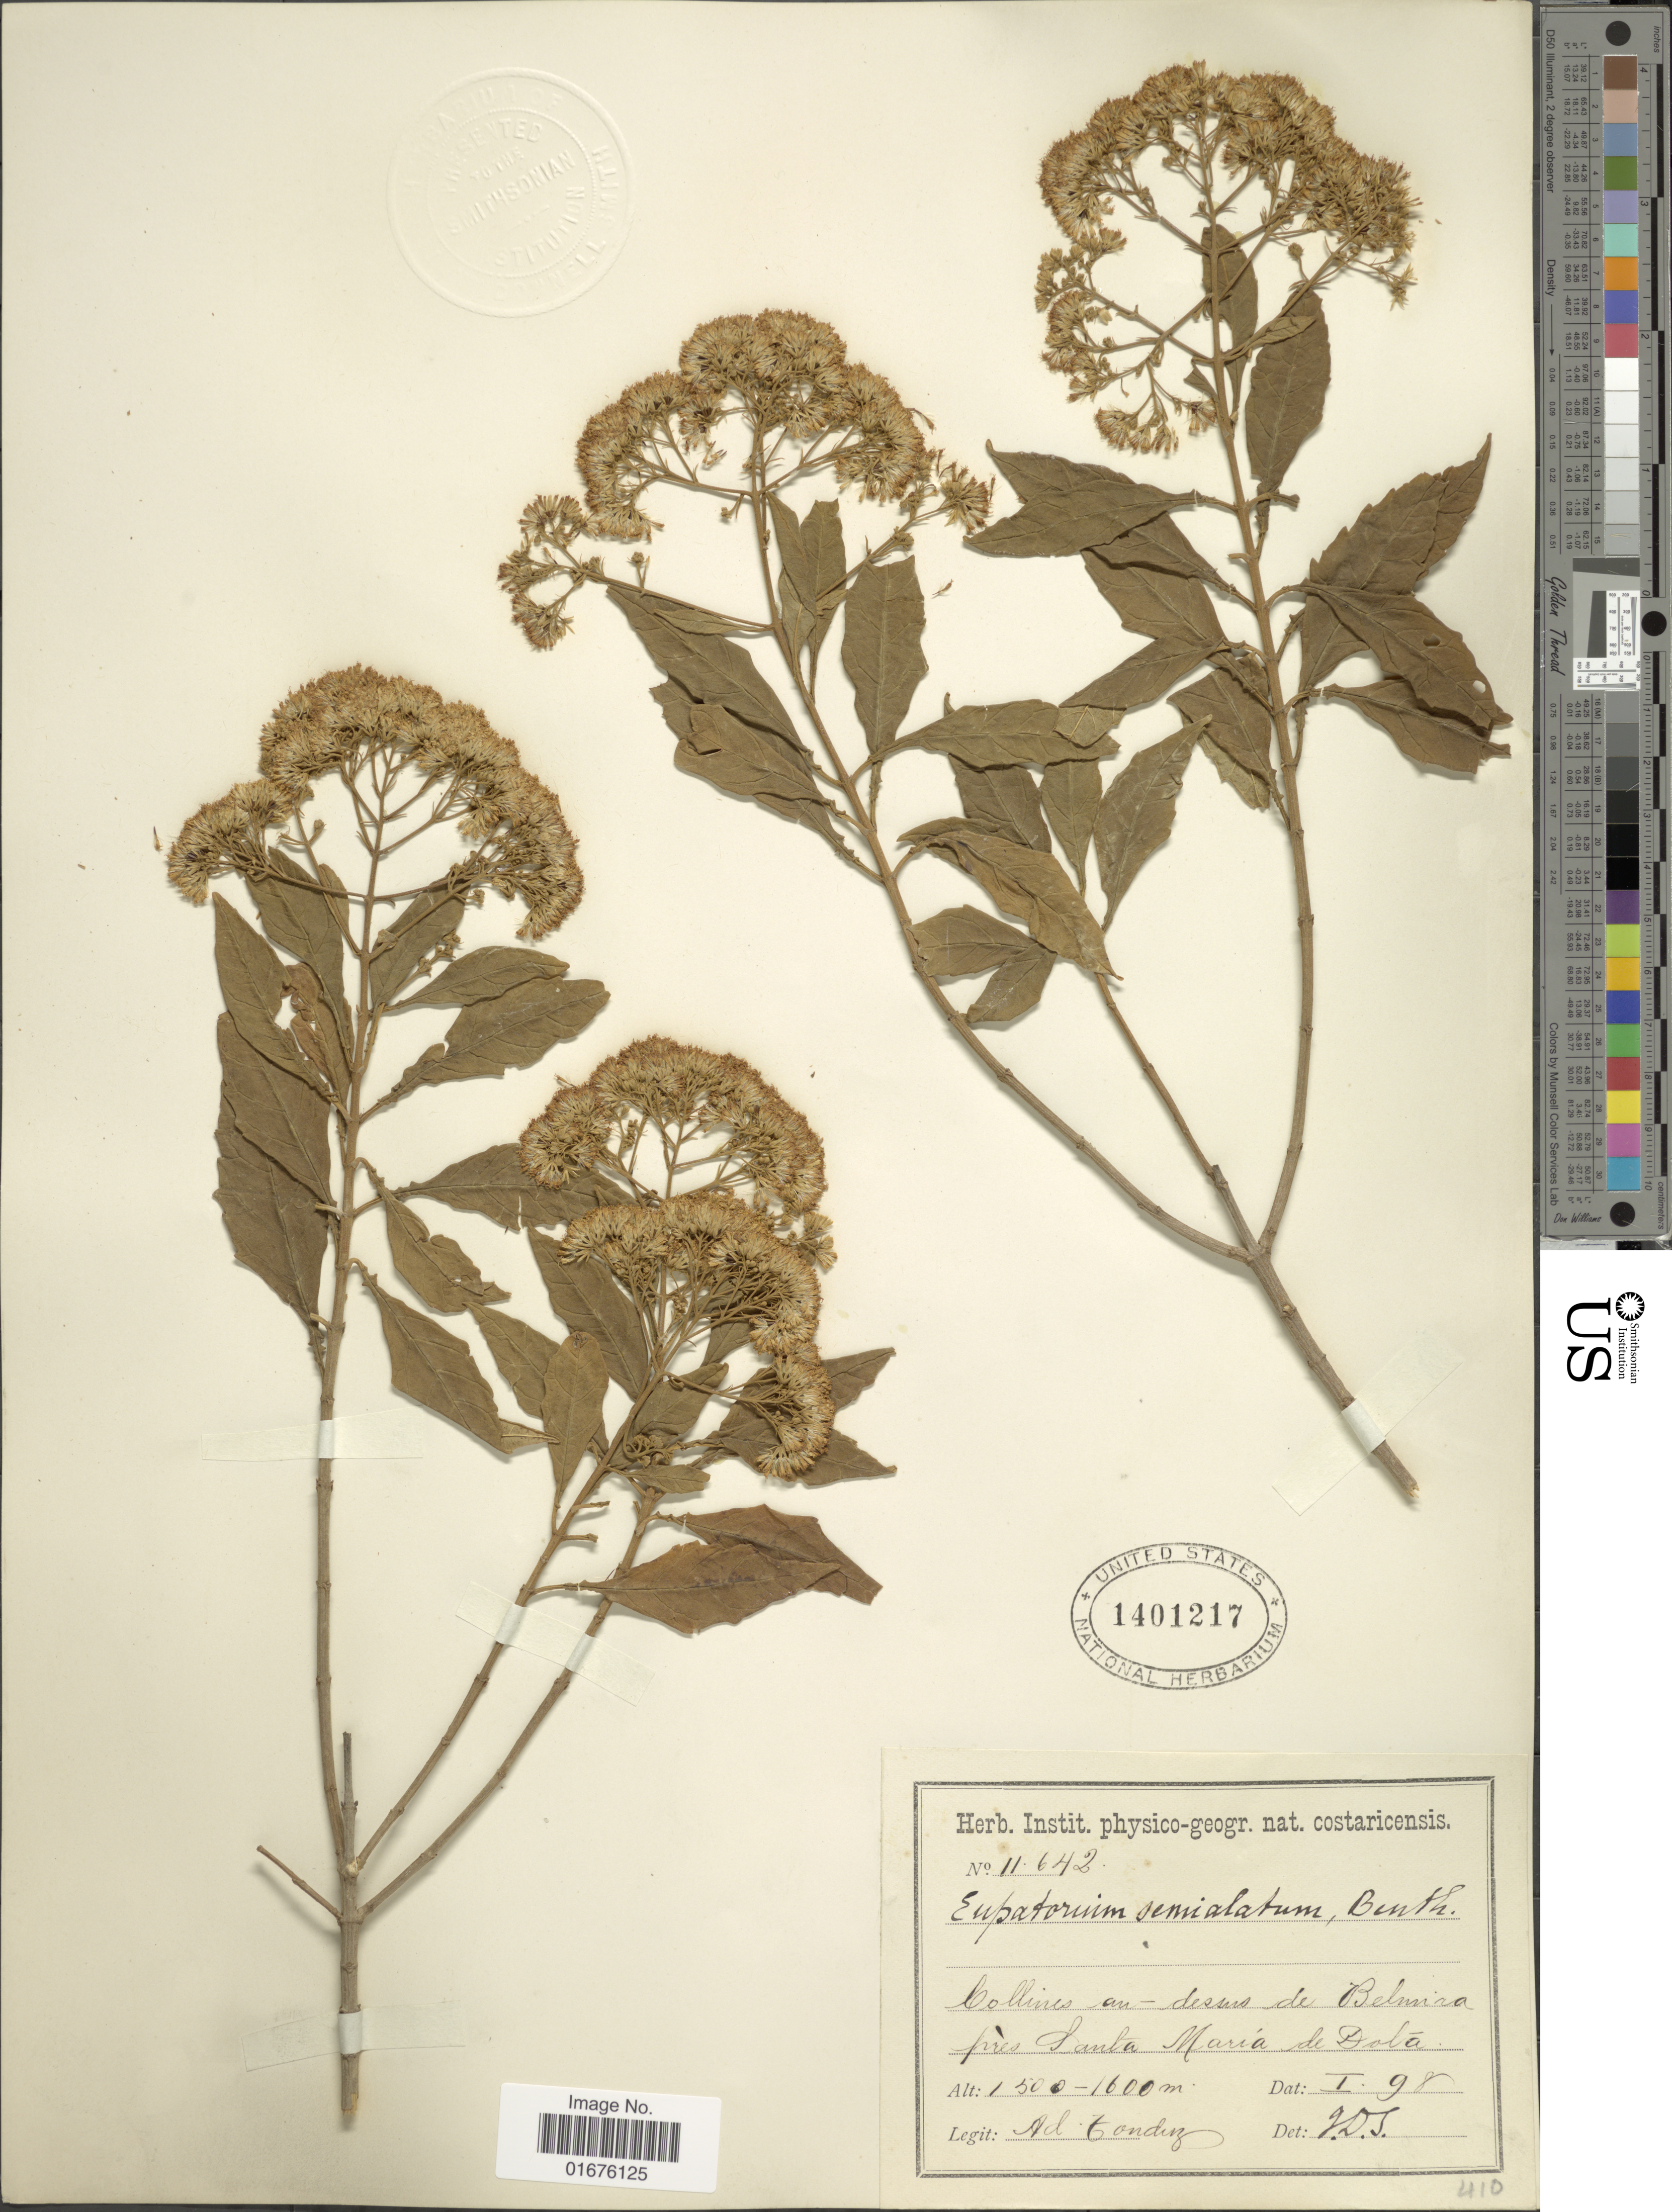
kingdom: Plantae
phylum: Tracheophyta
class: Magnoliopsida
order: Asterales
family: Asteraceae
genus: Ageratina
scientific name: Ageratina ligustrina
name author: (DC.) R.M. King & H. Rob.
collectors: A. Tonduz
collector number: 11642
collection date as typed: Transcribed d/m/y: /1/98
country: Costa Rica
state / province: San José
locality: Collined an dessus de Belmira orés Santa María de Dolá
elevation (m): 1500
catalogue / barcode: US 1401217